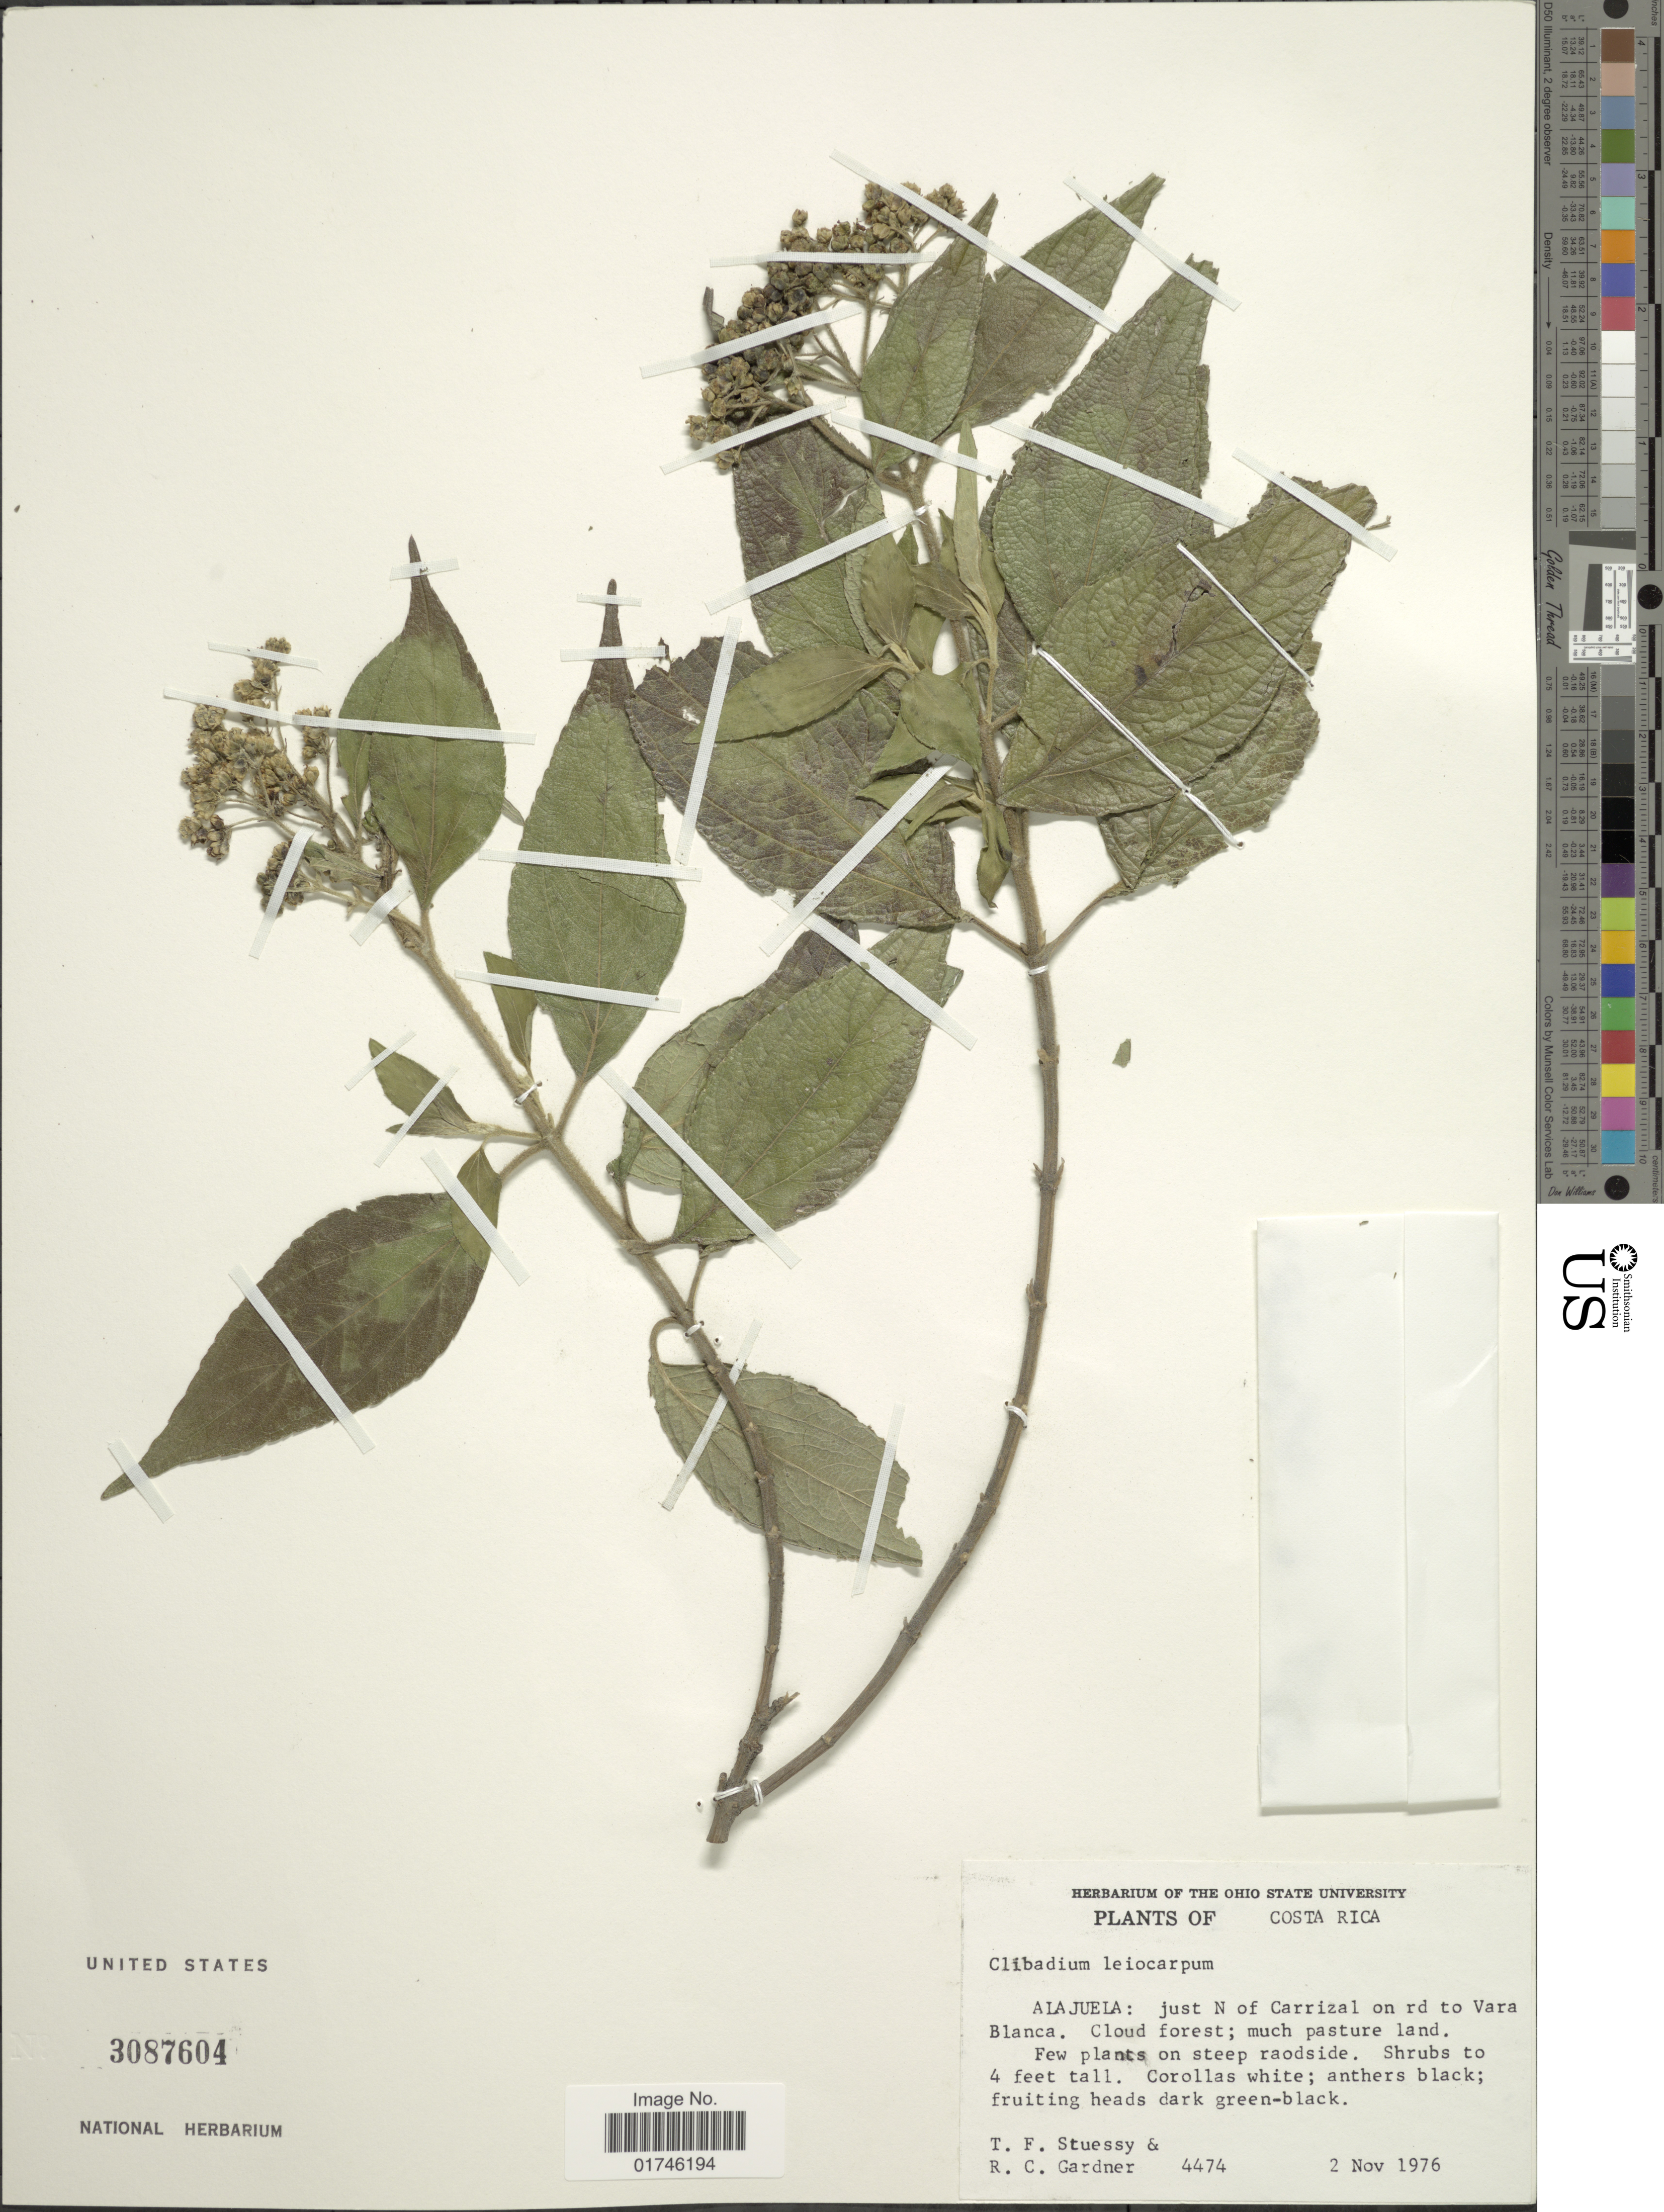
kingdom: Plantae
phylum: Tracheophyta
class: Magnoliopsida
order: Asterales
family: Asteraceae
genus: Clibadium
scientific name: Clibadium leiocarpum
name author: Steetz in Seem.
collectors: T. Stuessy & R. C. Gardner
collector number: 4474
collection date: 1976-11-02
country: Costa Rica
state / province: Alajuela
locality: Alajuela: just N of Carrizal on rd to Vara Blanca.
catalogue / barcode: US 3087604